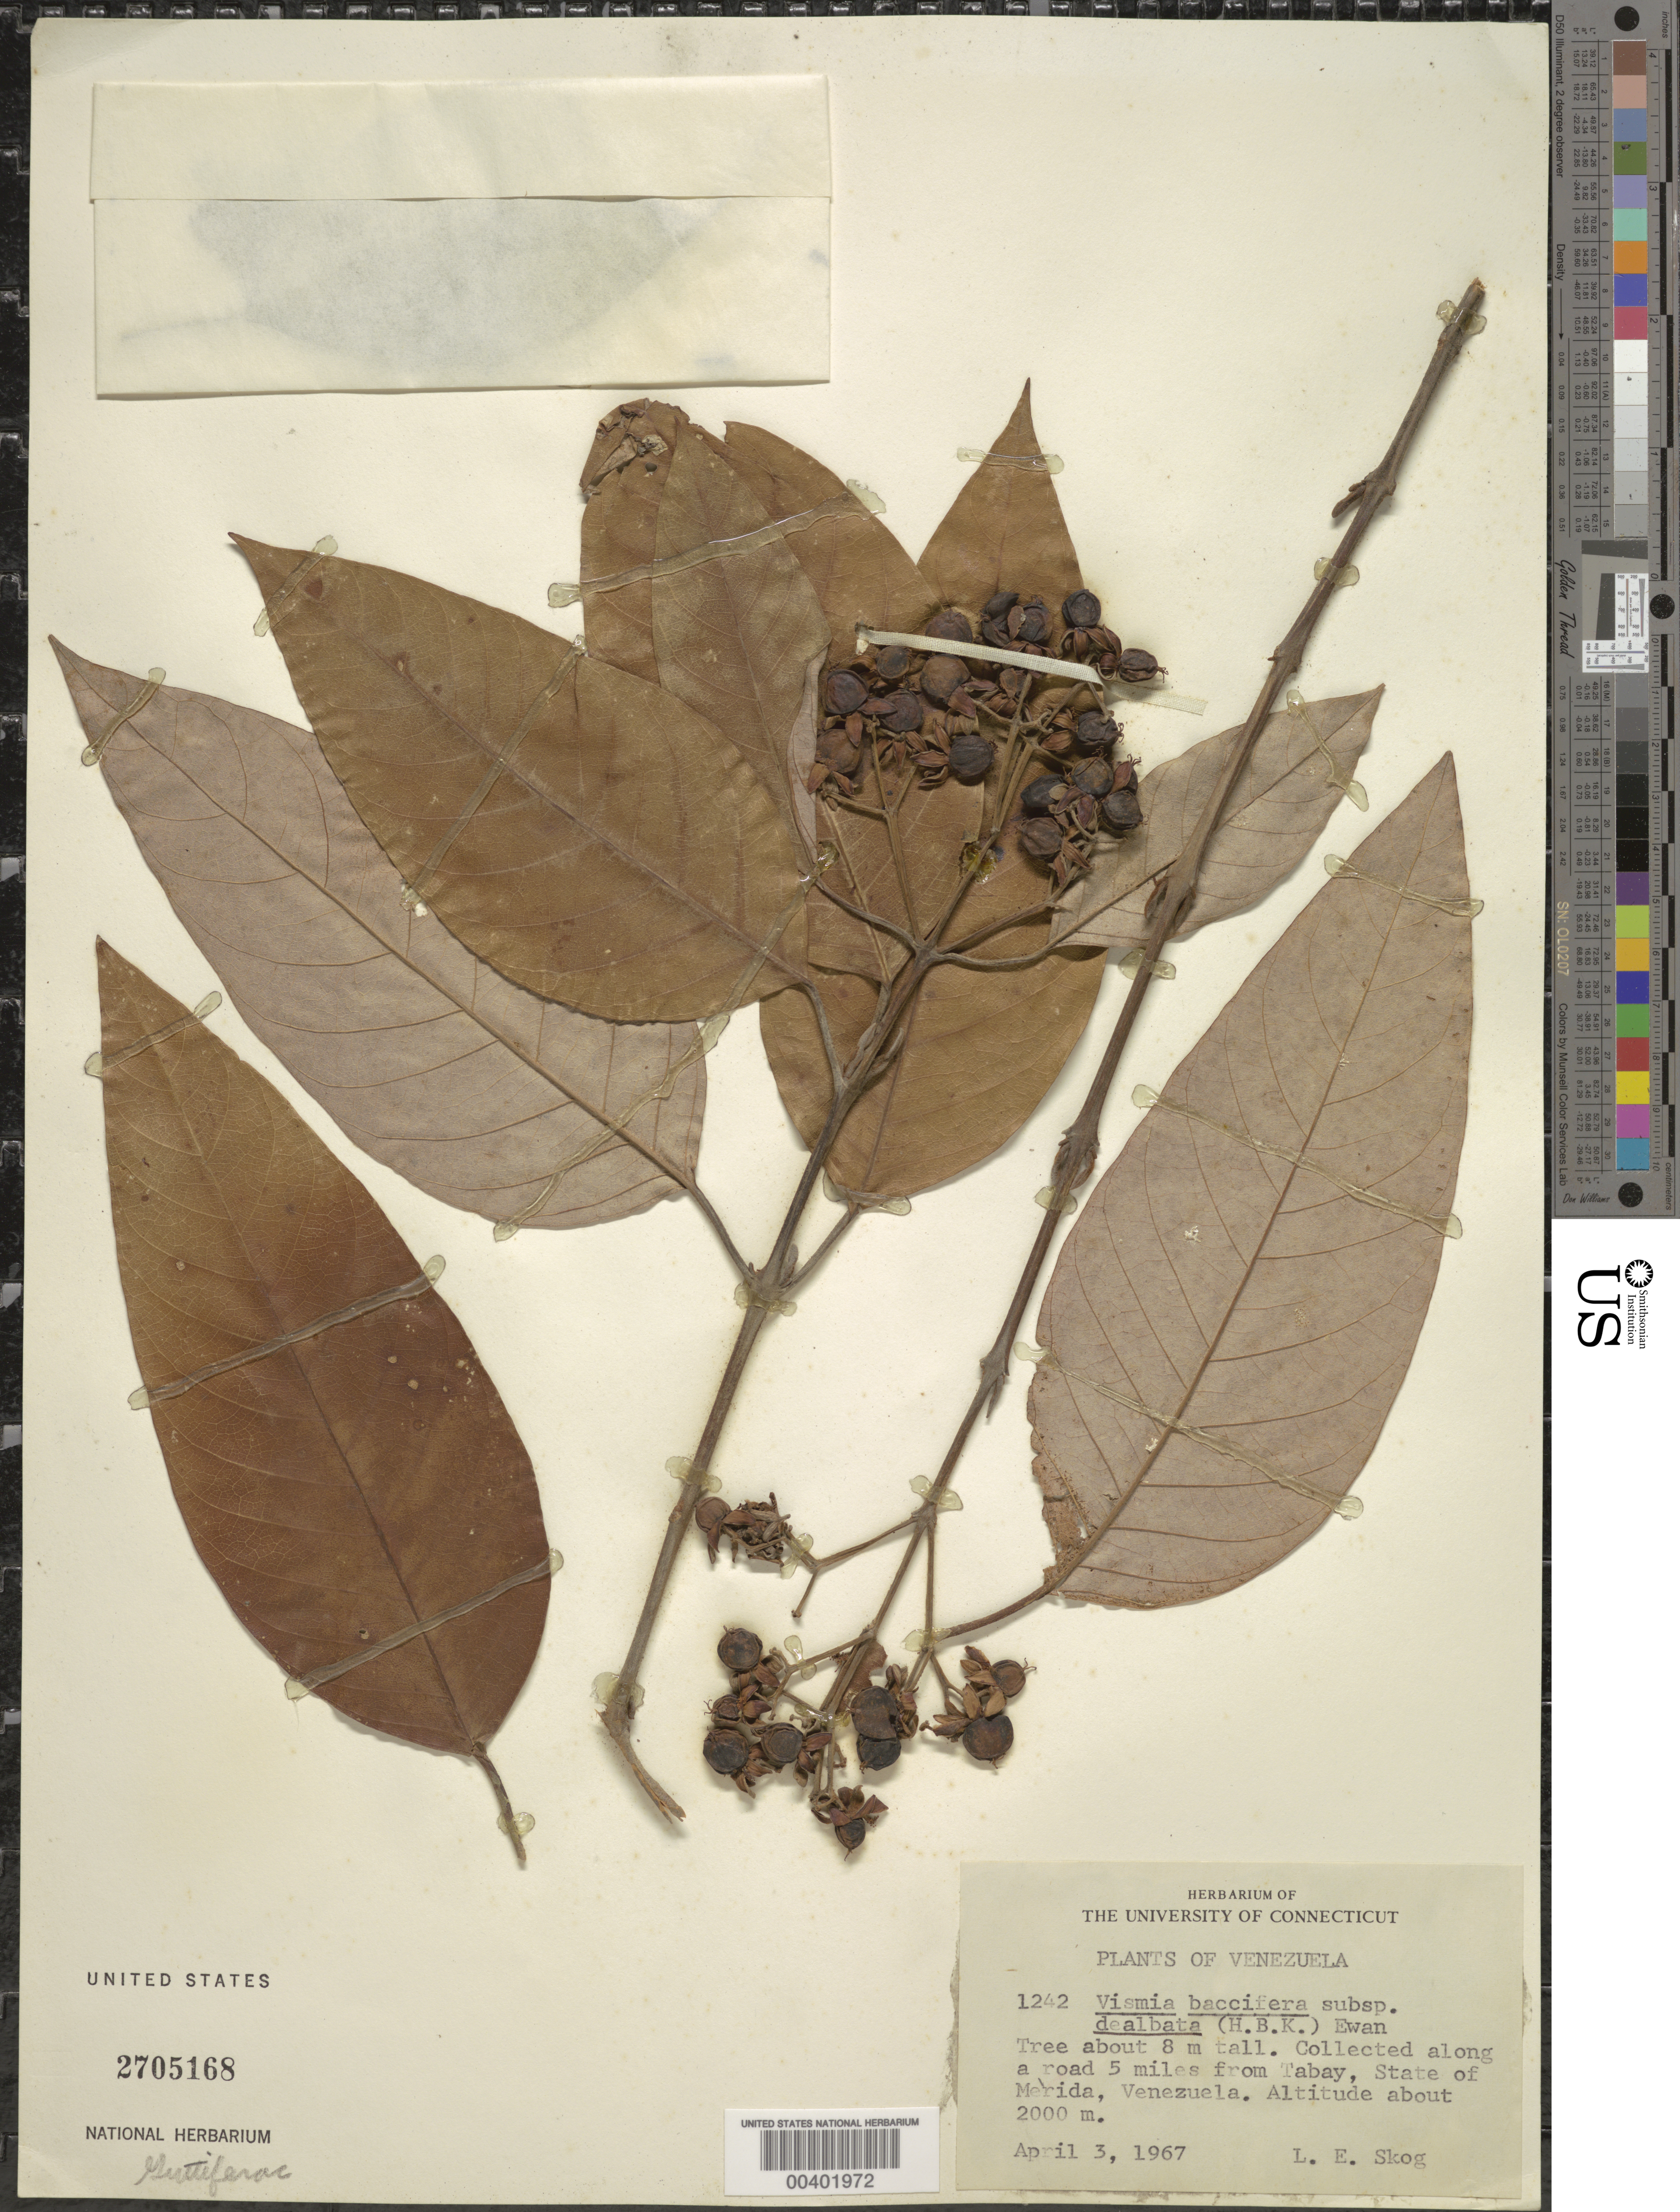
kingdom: Plantae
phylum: Tracheophyta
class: Magnoliopsida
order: Malpighiales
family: Hypericaceae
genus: Vismia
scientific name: Vismia baccifera subsp. dealbata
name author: (Kunth) Ewan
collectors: L. E. Skog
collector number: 1242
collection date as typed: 03 Apr 1967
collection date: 1967-04-03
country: Venezuela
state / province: Mérida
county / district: Libertador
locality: Collected along a road 5 miles from Tabay.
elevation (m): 2000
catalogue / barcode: US 2705168